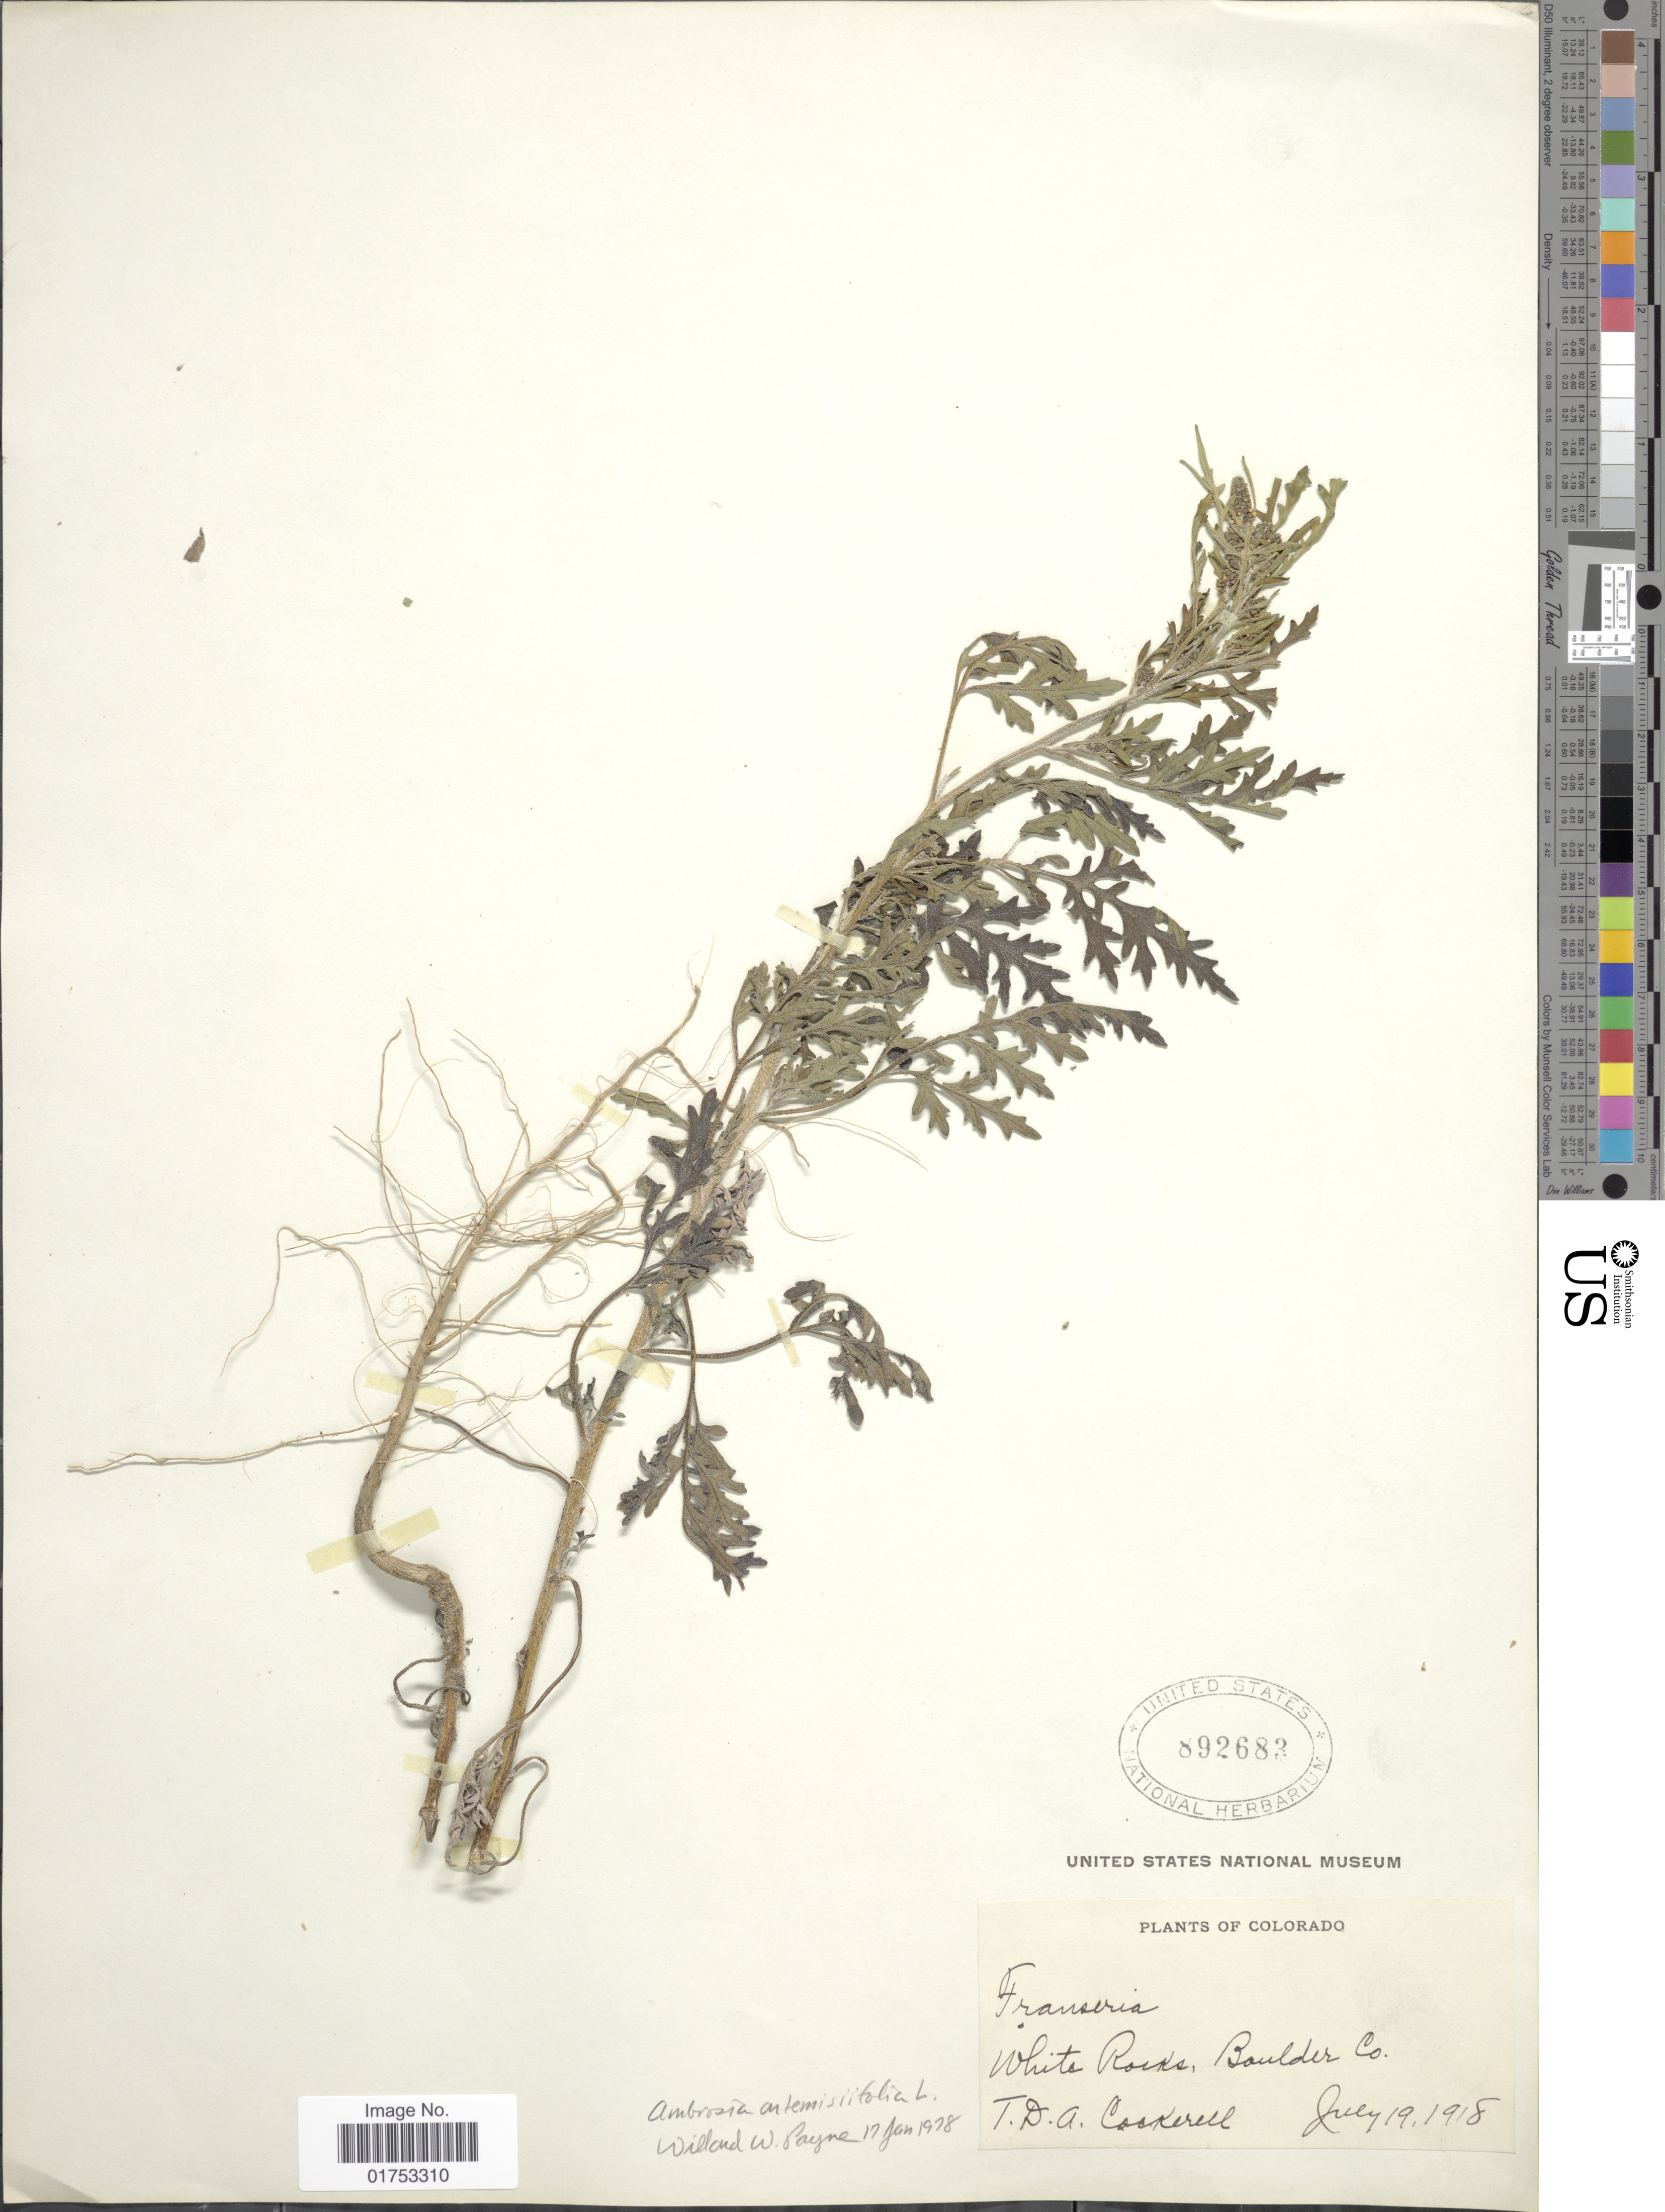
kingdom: Plantae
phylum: Tracheophyta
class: Magnoliopsida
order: Asterales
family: Asteraceae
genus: Ambrosia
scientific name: Ambrosia artemisiifolia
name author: L.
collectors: T. Cockerell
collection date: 1918-07-19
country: United States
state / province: Colorado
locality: White Rocks, Boulder Co.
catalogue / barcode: US 892683